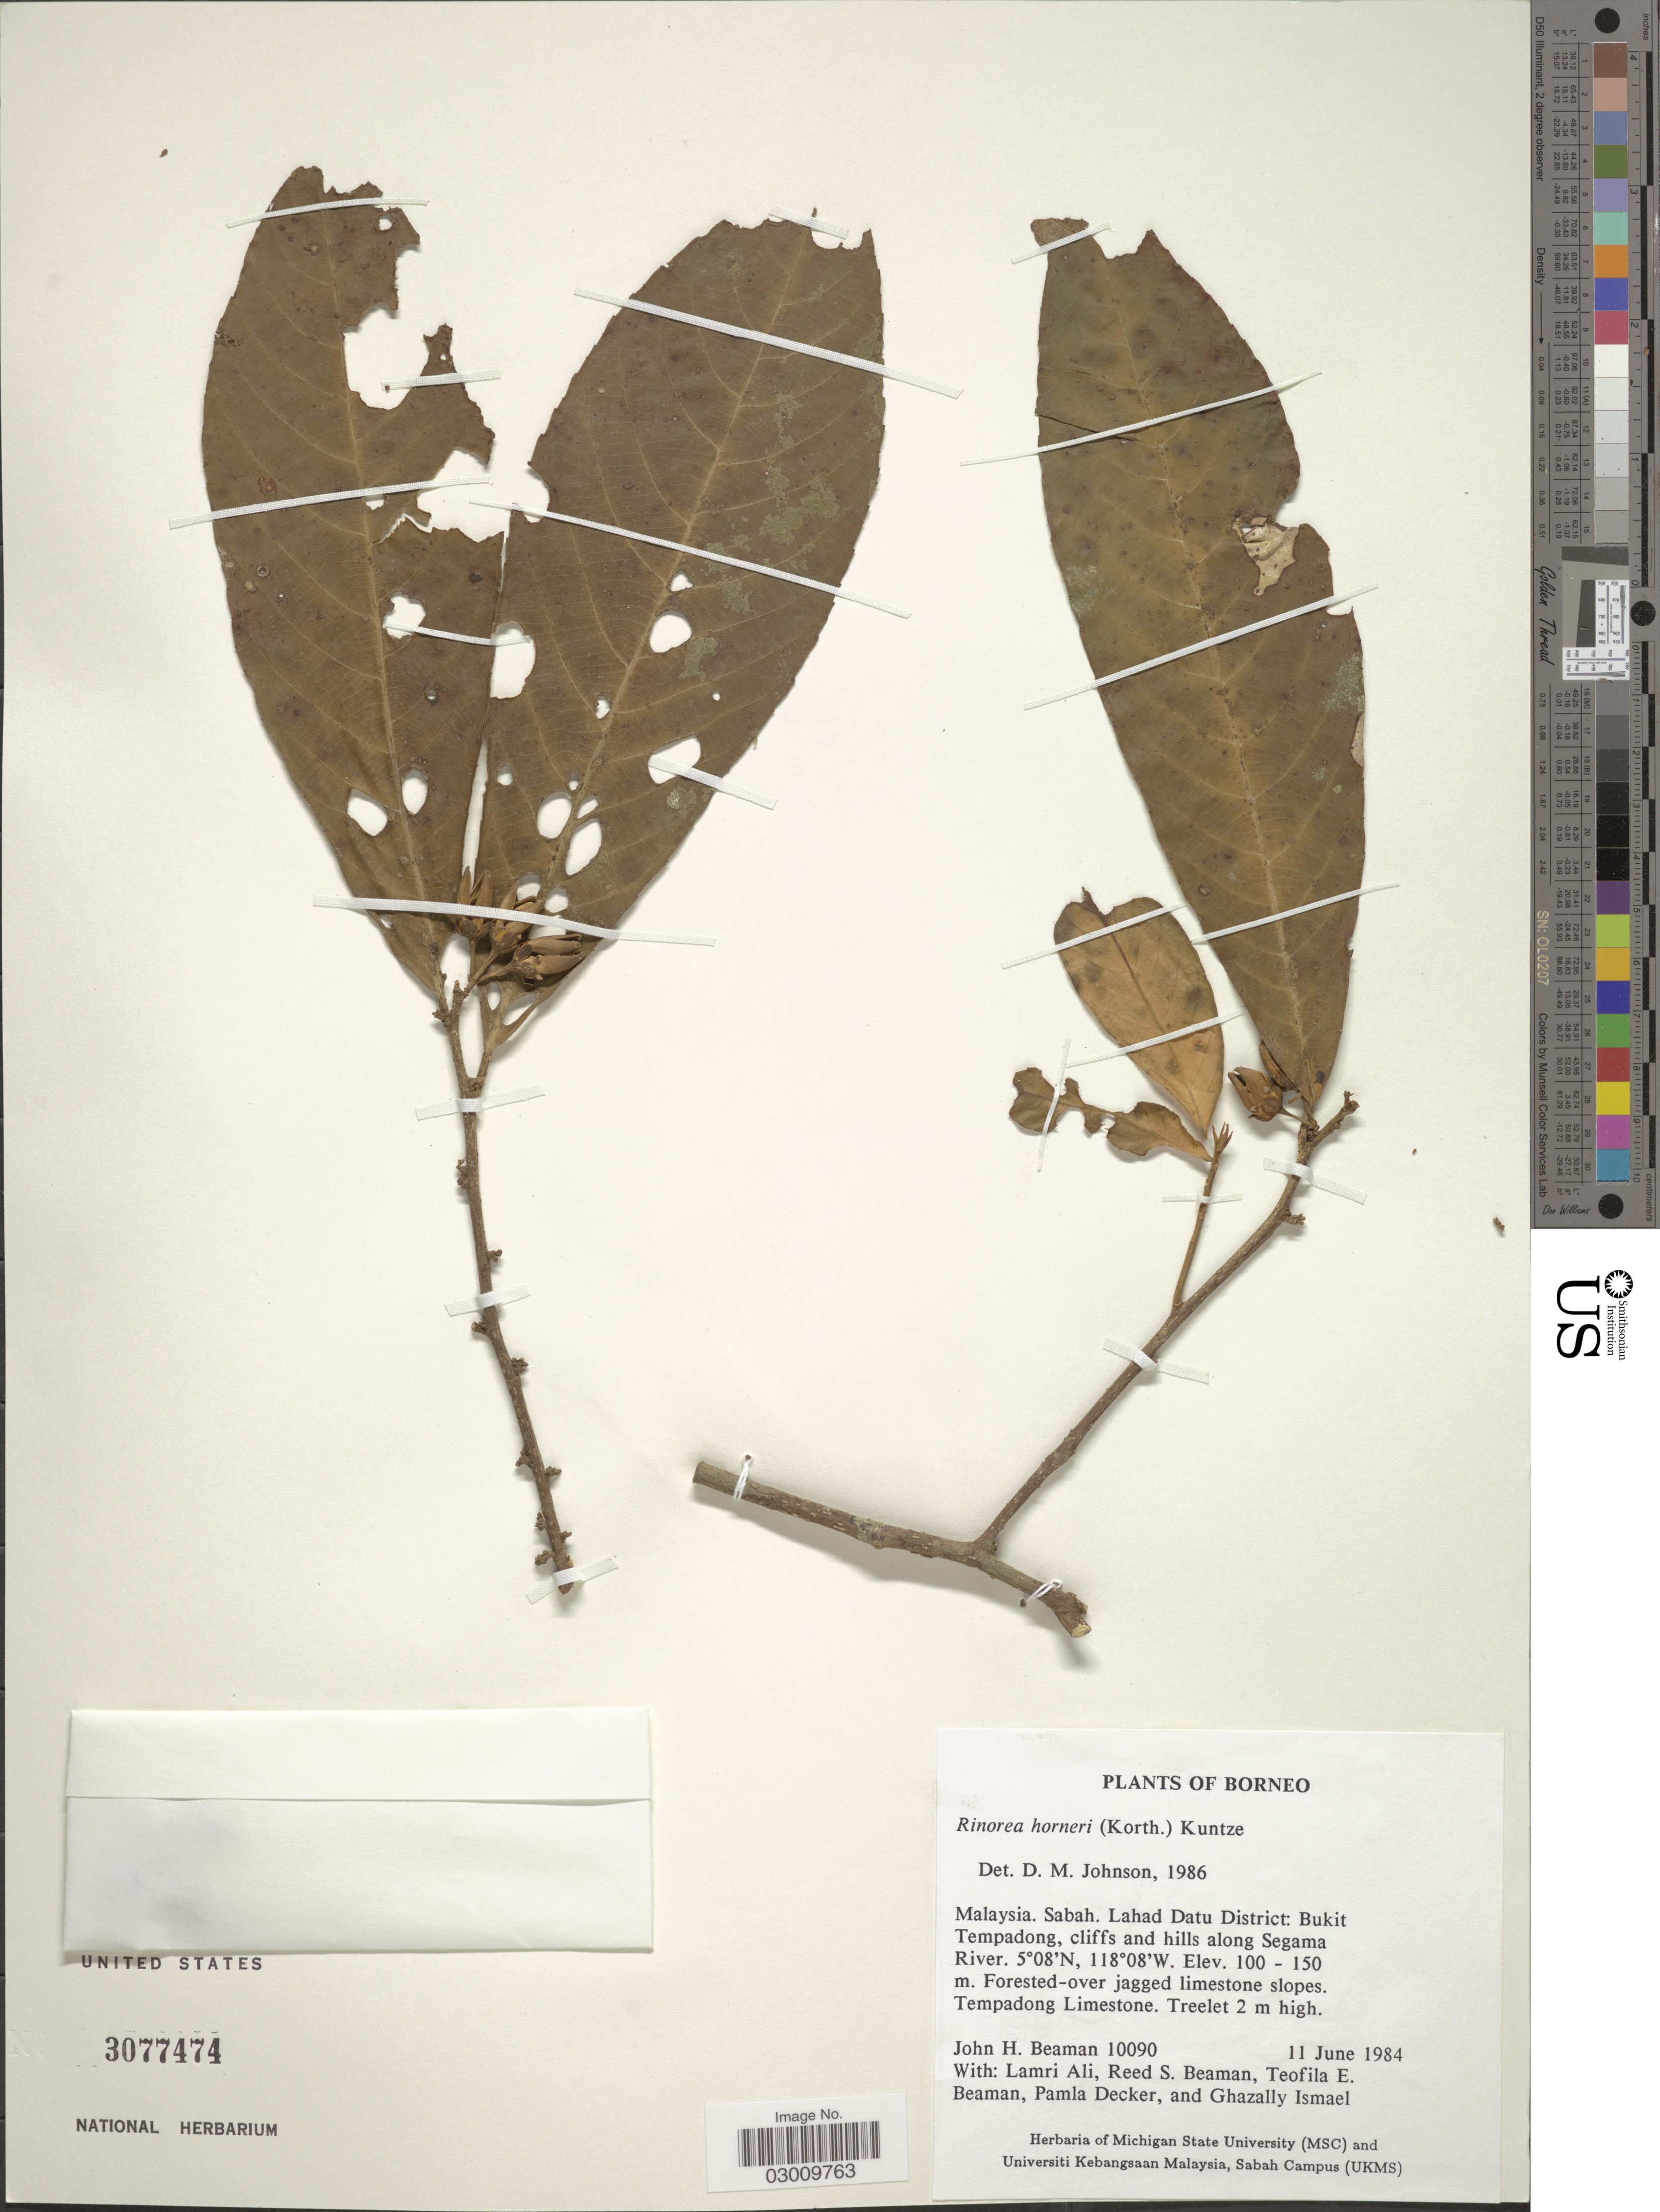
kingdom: Plantae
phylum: Tracheophyta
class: Magnoliopsida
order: Malpighiales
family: Violaceae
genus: Rinorea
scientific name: Rinorea horneri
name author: (Korth.) Kuntze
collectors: J. H. Beaman, L. Ali, R. S. Beaman, T. E. Beaman & et al.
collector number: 10090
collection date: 1984-06-11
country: Malaysia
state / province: Sabah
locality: Borneo. Lahad Datu District: Bukit Tempadong, cliffs and hills along Segama River.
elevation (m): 100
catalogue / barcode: US 3077474